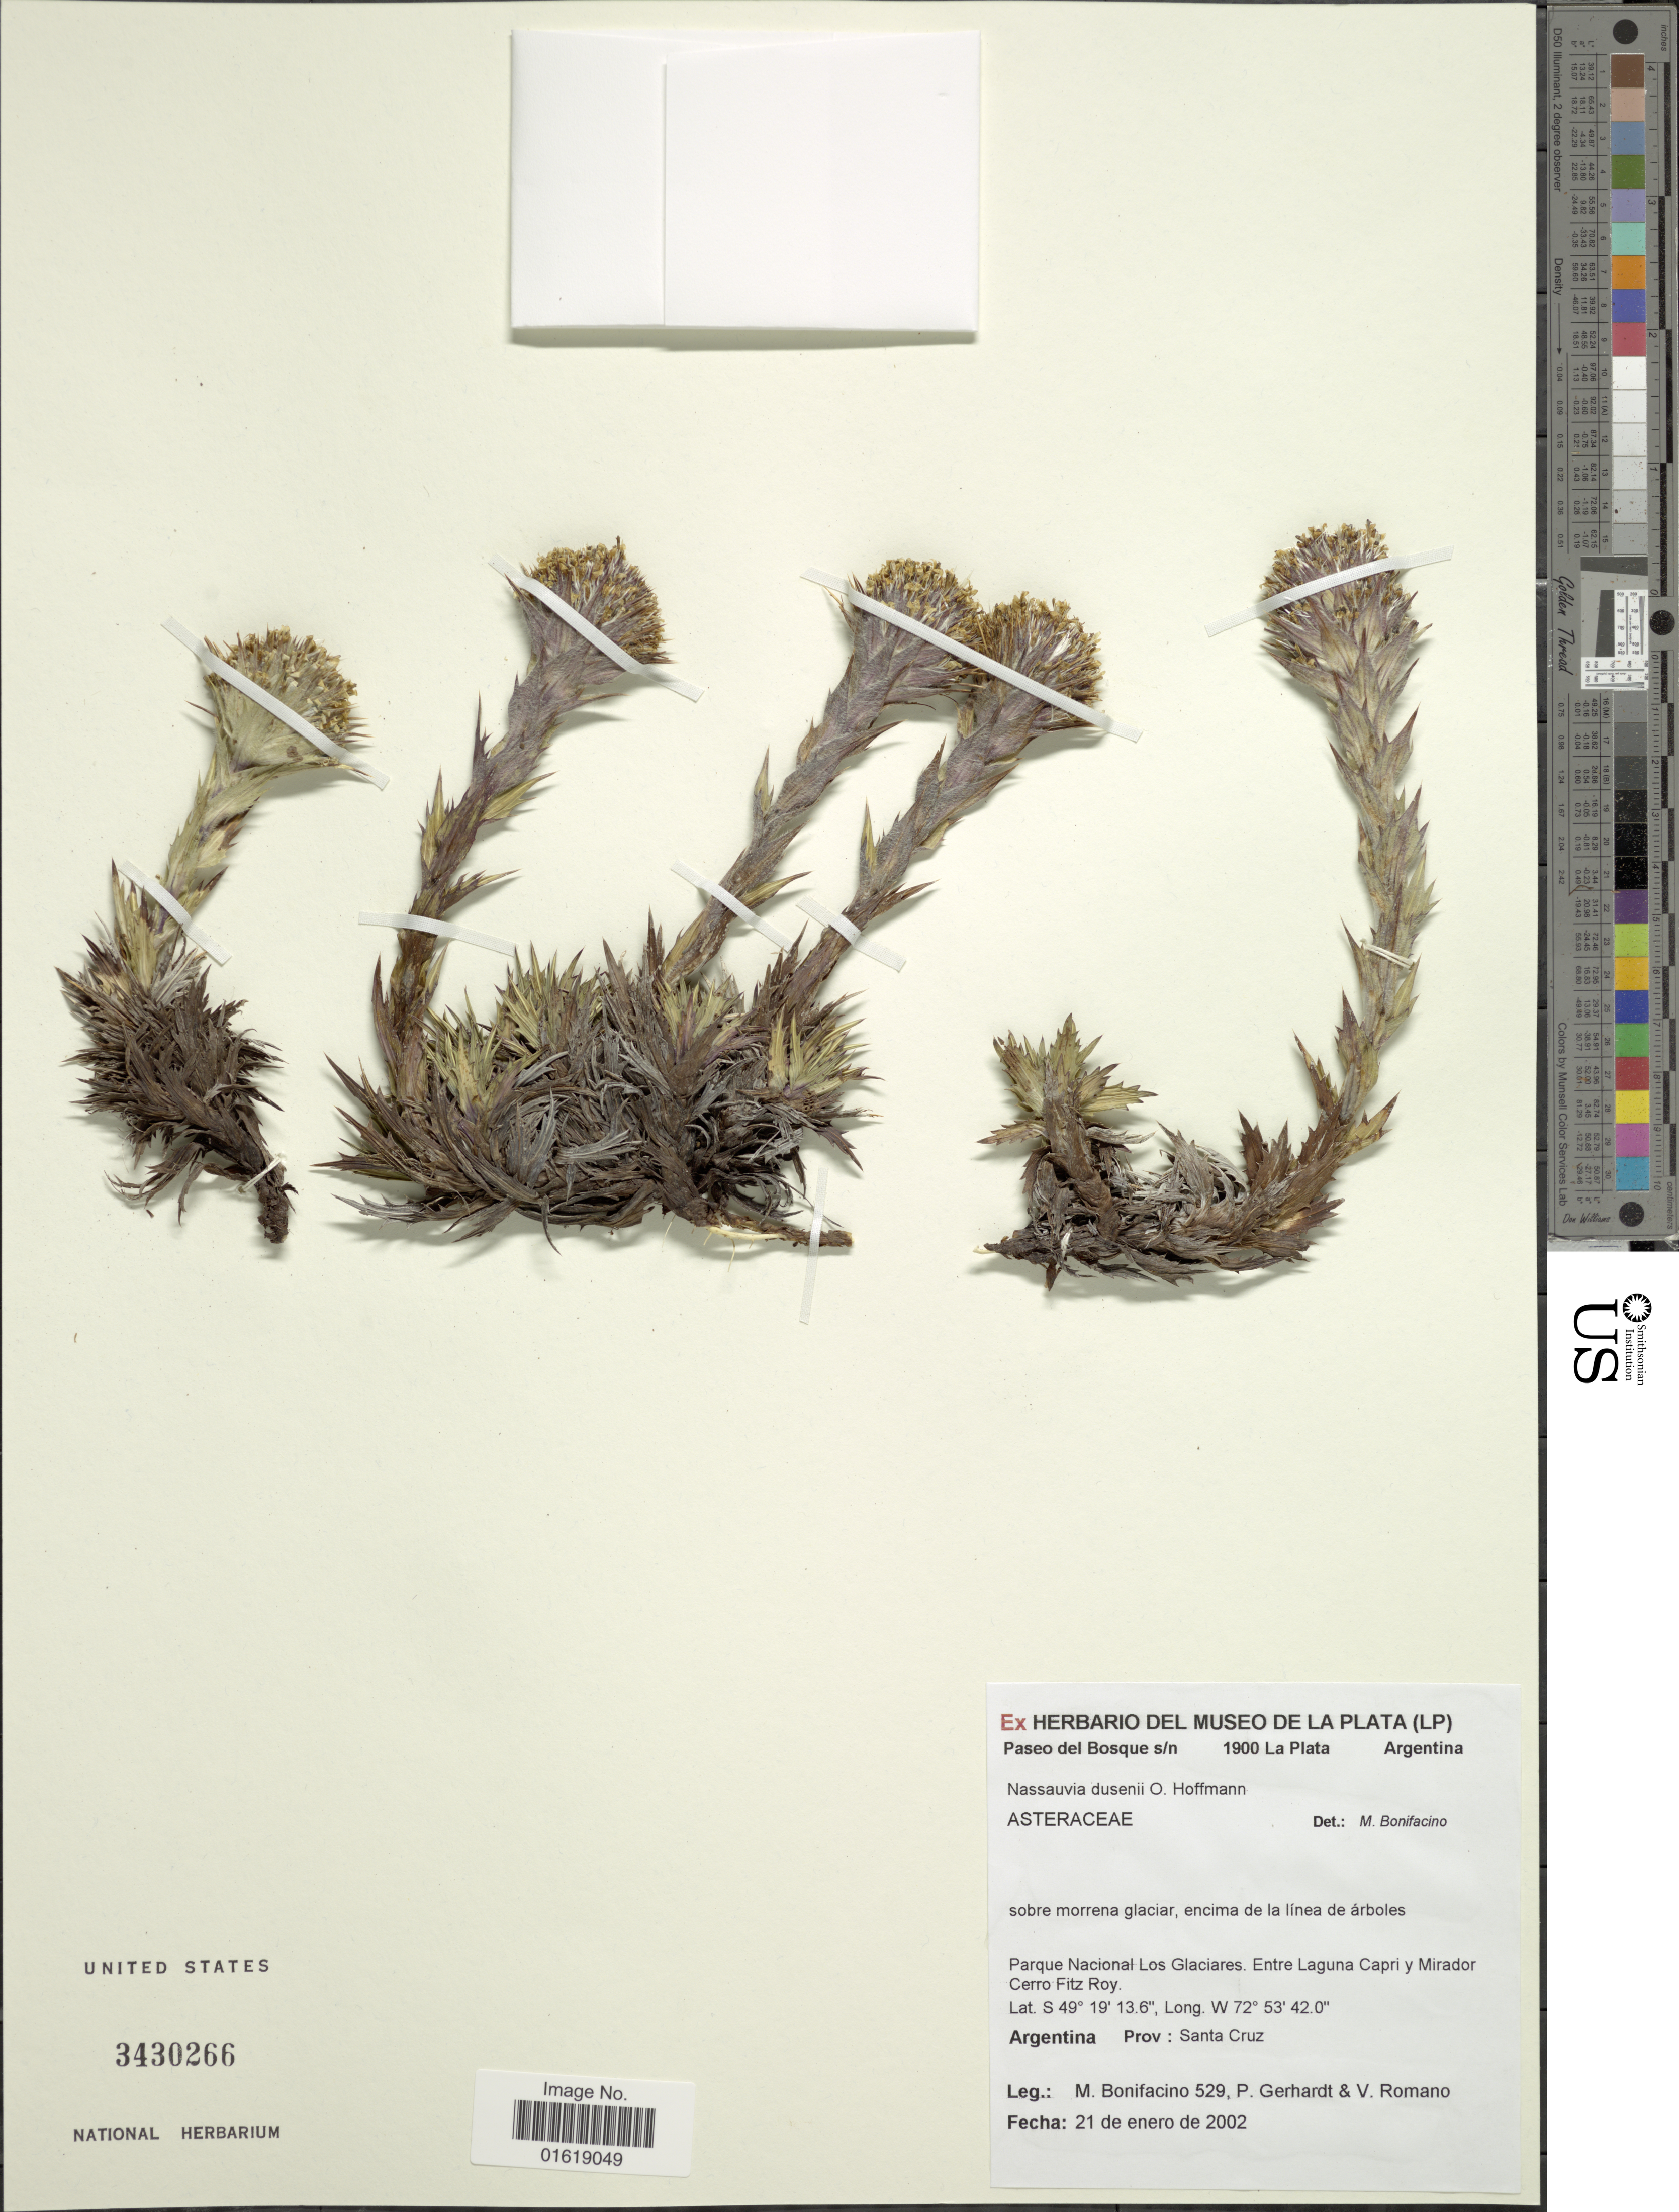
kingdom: Plantae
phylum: Tracheophyta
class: Magnoliopsida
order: Asterales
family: Asteraceae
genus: Nassauvia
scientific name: Nassauvia dusenii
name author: O. Hoffm.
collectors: M. Bonifacino, P. Gerhardt & V. Romano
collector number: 0529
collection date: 2002-01-21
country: Argentina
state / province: Santa Cruz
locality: Parque Nacional Los Glaciares. Entre laguna Capri y Mirador Cerro Fitz Roy.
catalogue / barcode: US 3430266